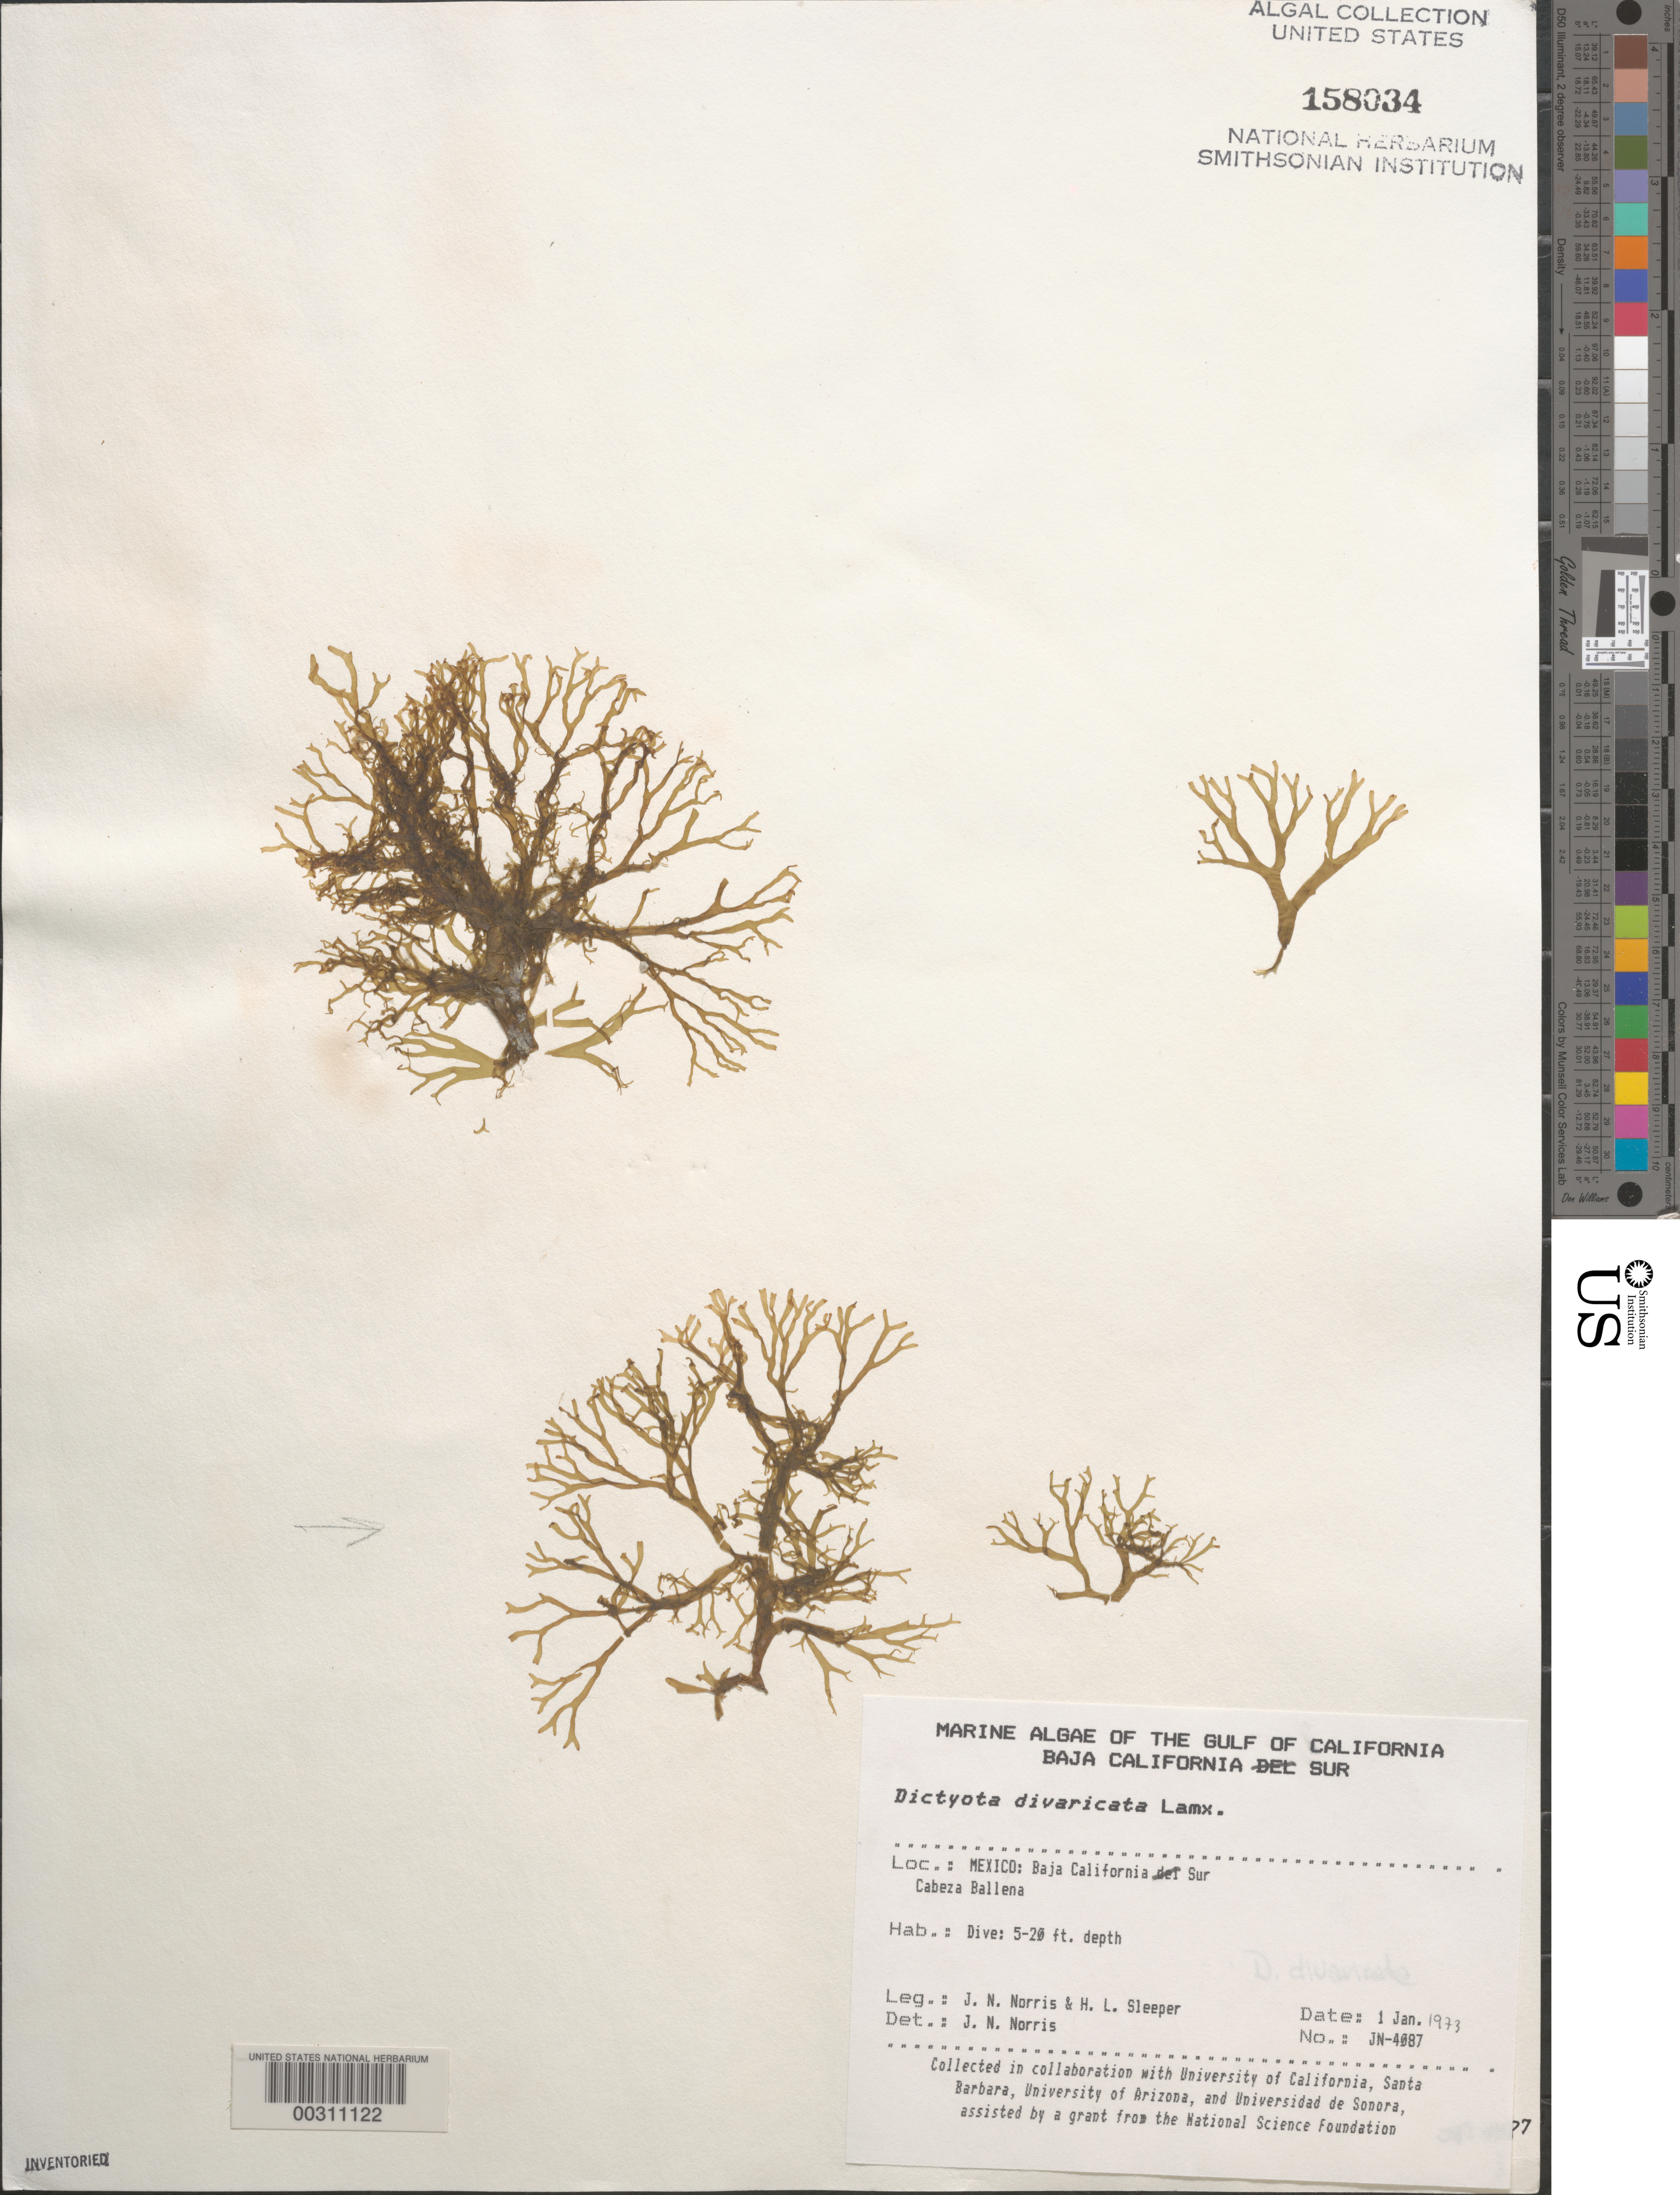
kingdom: Chromista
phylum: Ochrophyta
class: Phaeophyceae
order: Dictyotales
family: Dictyotaceae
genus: Dictyota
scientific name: Dictyota divaricata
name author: J.V.Lamouroux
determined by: Norris, James N.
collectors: J. N. Norris & H. Sleeper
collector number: JN-4087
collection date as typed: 01 Jan 1973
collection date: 1973-01-01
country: Mexico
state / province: Baja California Sur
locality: Cabeza Ballena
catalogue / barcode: US 158034